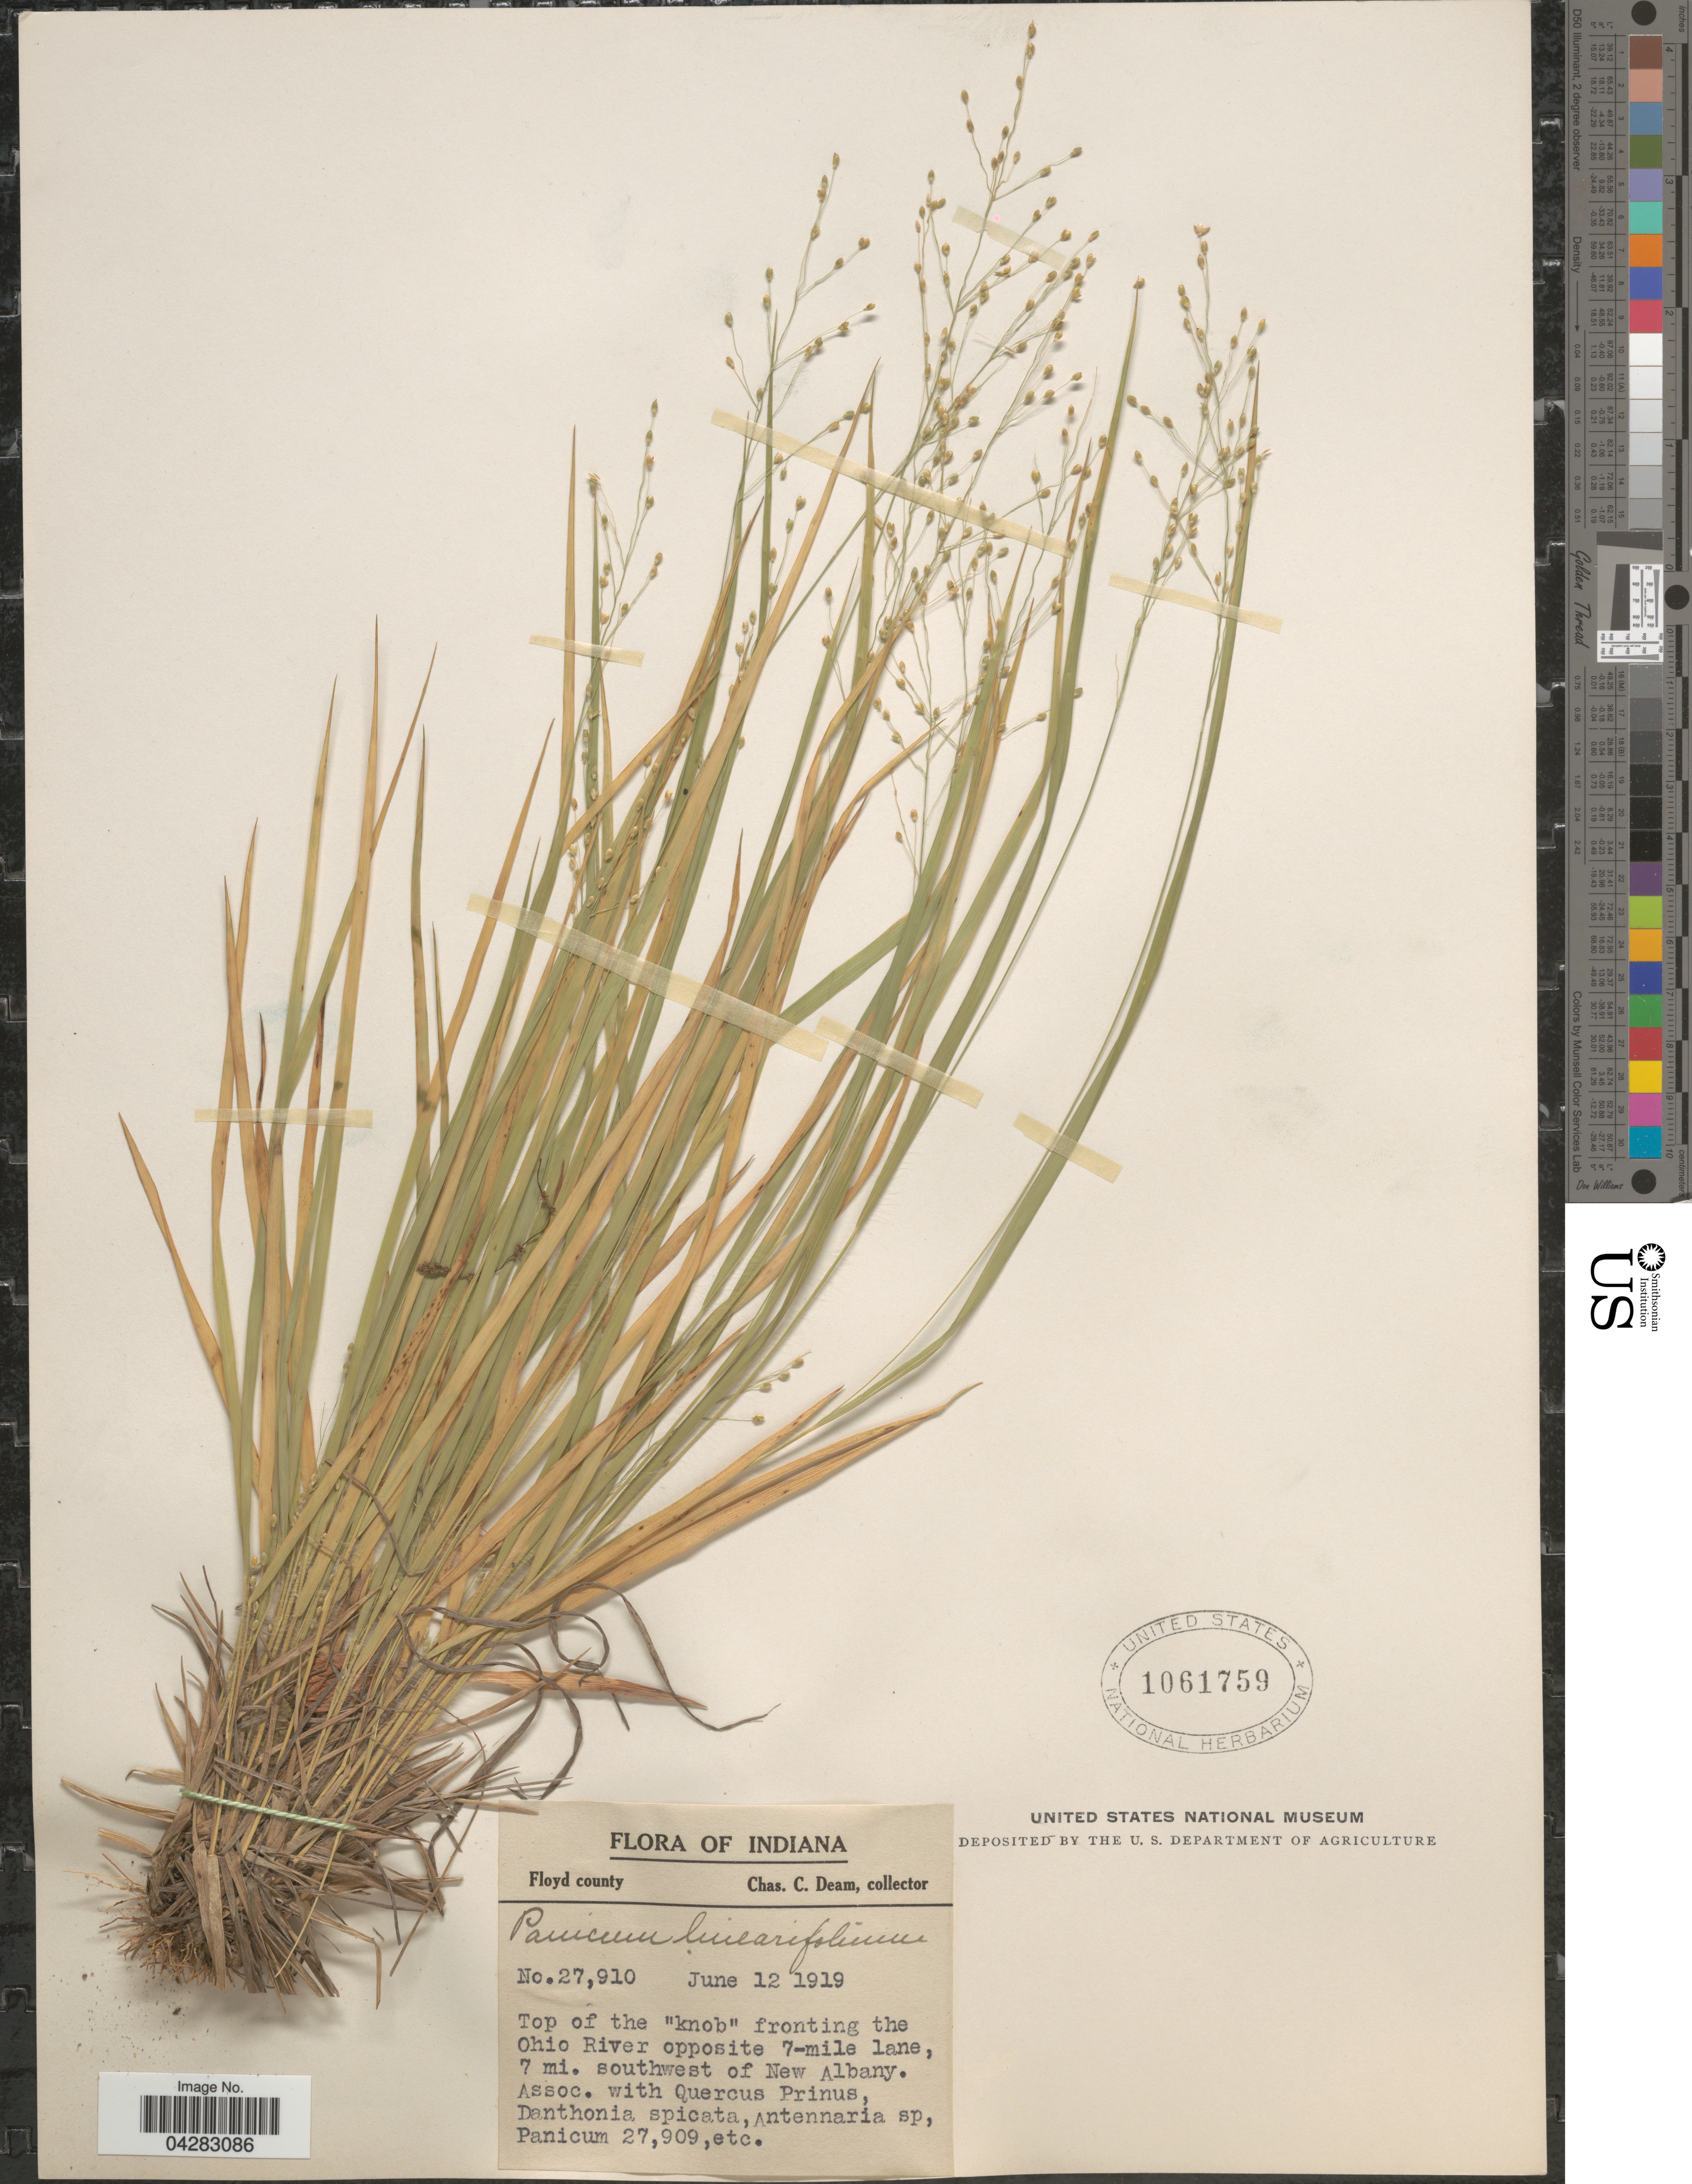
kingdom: Plantae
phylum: Tracheophyta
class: Liliopsida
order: Poales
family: Poaceae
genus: Dichanthelium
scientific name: Dichanthelium linearifolium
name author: (Scribn.) Gould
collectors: C. C. Deam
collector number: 27910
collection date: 1919-06-12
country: United States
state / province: Indiana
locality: Floyd county. Top of the "knob" fronting the Ohio River opposite 7-mile lane, 7 mi. southwest of New Albany.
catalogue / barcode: US 1061759